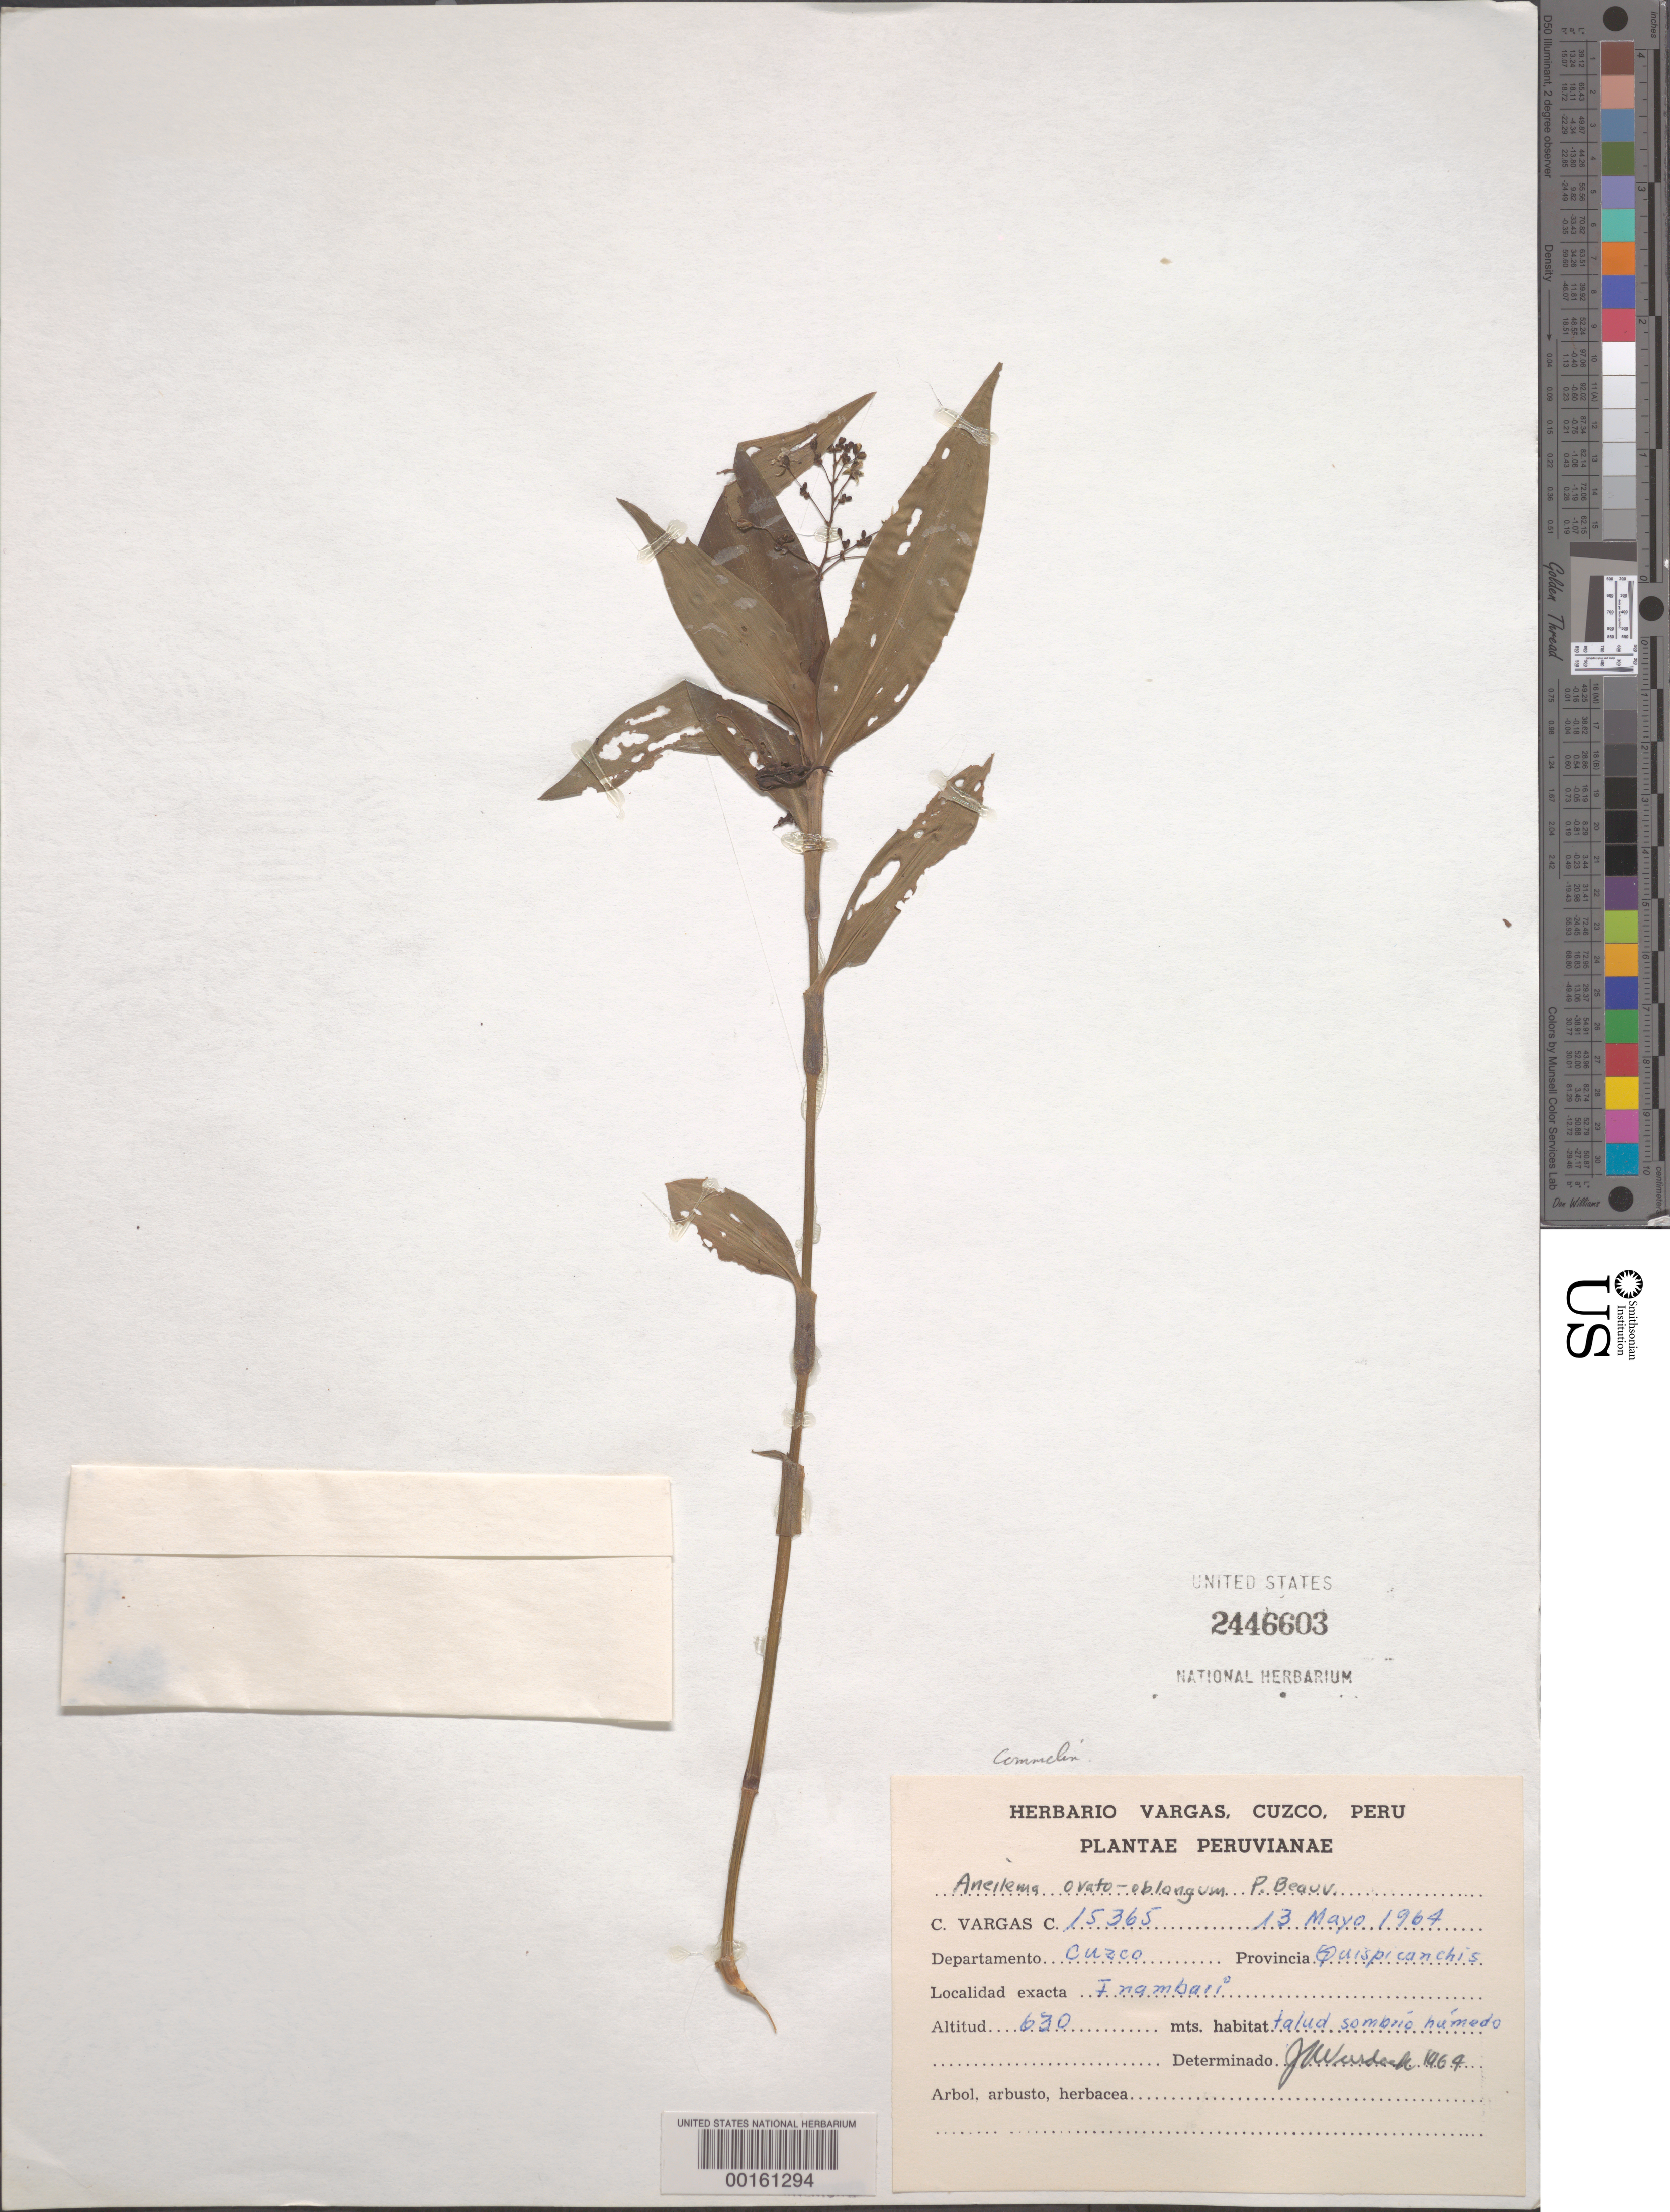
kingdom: Plantae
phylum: Tracheophyta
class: Liliopsida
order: Commelinales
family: Commelinaceae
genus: Aneilema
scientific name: Aneilema umbrosum subsp. ovato-oblongum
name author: (P. Beauv.) J.K. Morton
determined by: Murdock, J. W.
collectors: C. Vargas Calderón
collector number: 15365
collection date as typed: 13 May 1964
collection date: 1964-05-13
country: Peru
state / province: Cusco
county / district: Quispicanchis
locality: Inambari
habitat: Moist, shaded thicket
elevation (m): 630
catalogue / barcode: US 2446603